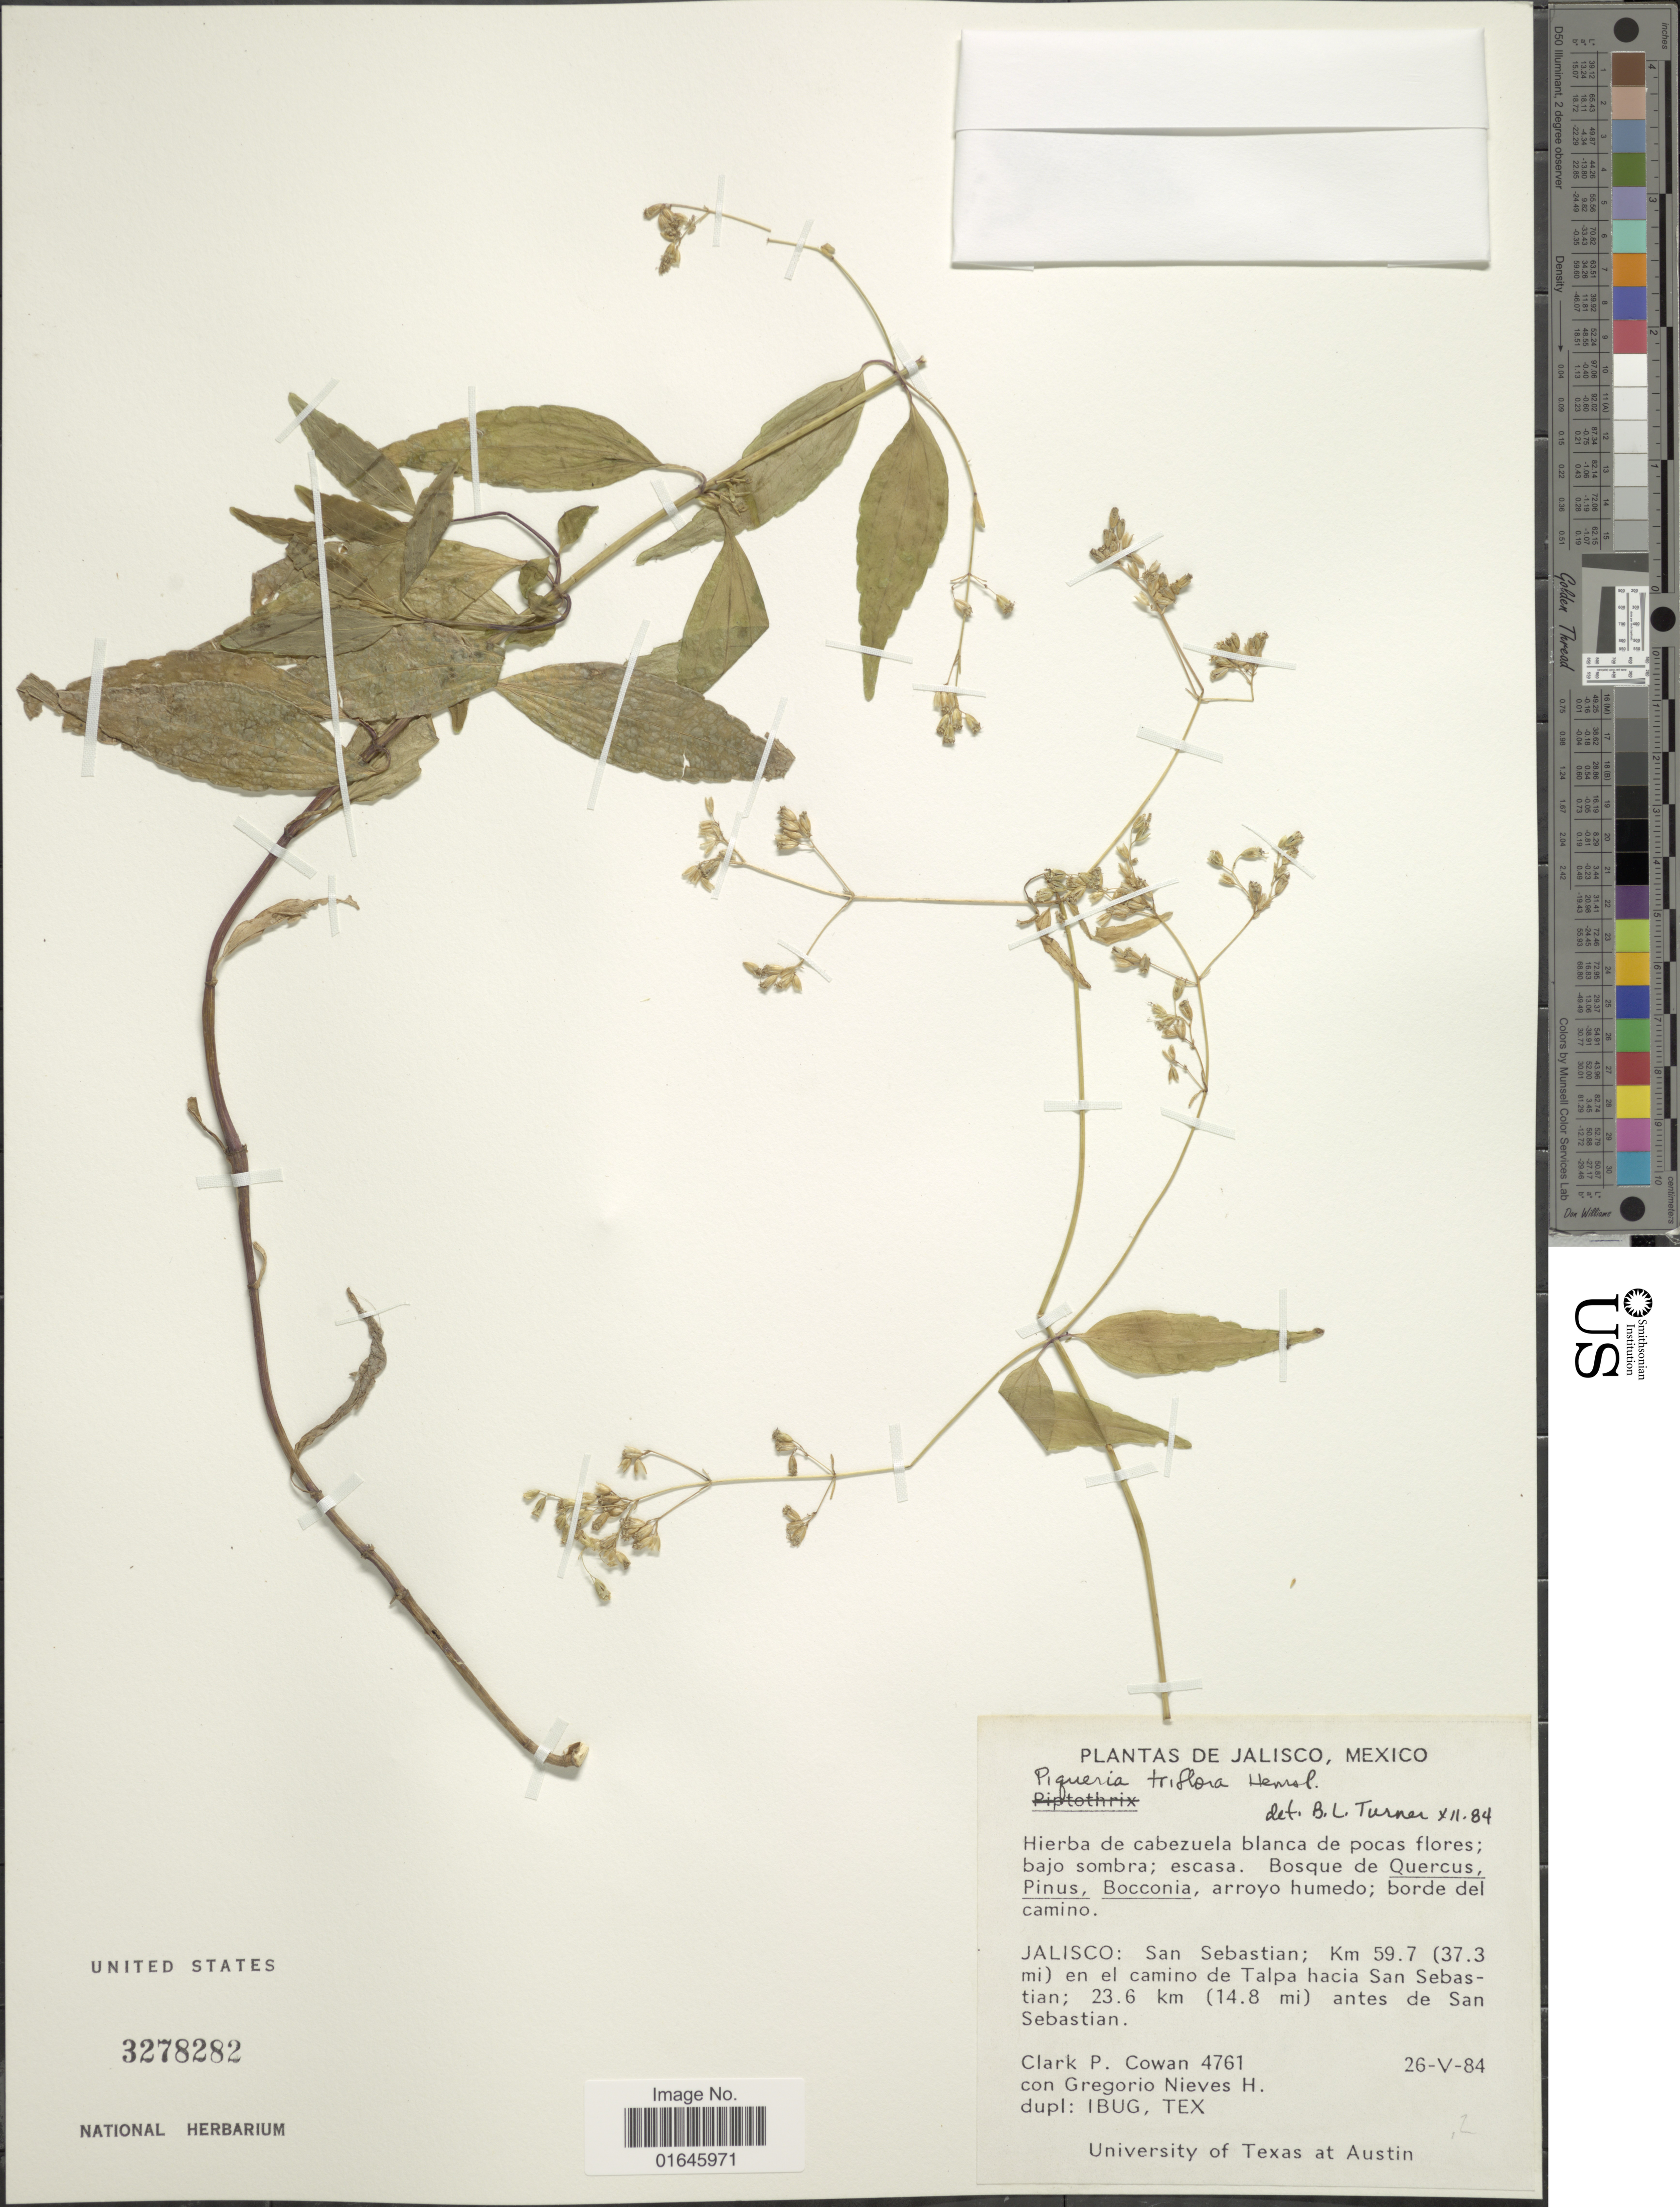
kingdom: Plantae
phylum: Tracheophyta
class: Magnoliopsida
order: Asterales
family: Asteraceae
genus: Piqueria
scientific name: Piqueria triflora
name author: Hemsl. in Godman &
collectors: C. P. Cowan & G. Nieves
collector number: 4761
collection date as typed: Transcribed d/m/y: 26/5/84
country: Mexico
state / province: Jalisco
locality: San Sebastian; Km 59.7 (37.3 mi) en el camino de Talpa hacia San Sebastian; 23.6 km (14.8 mi) antes de San Sebastian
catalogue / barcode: US 3278282